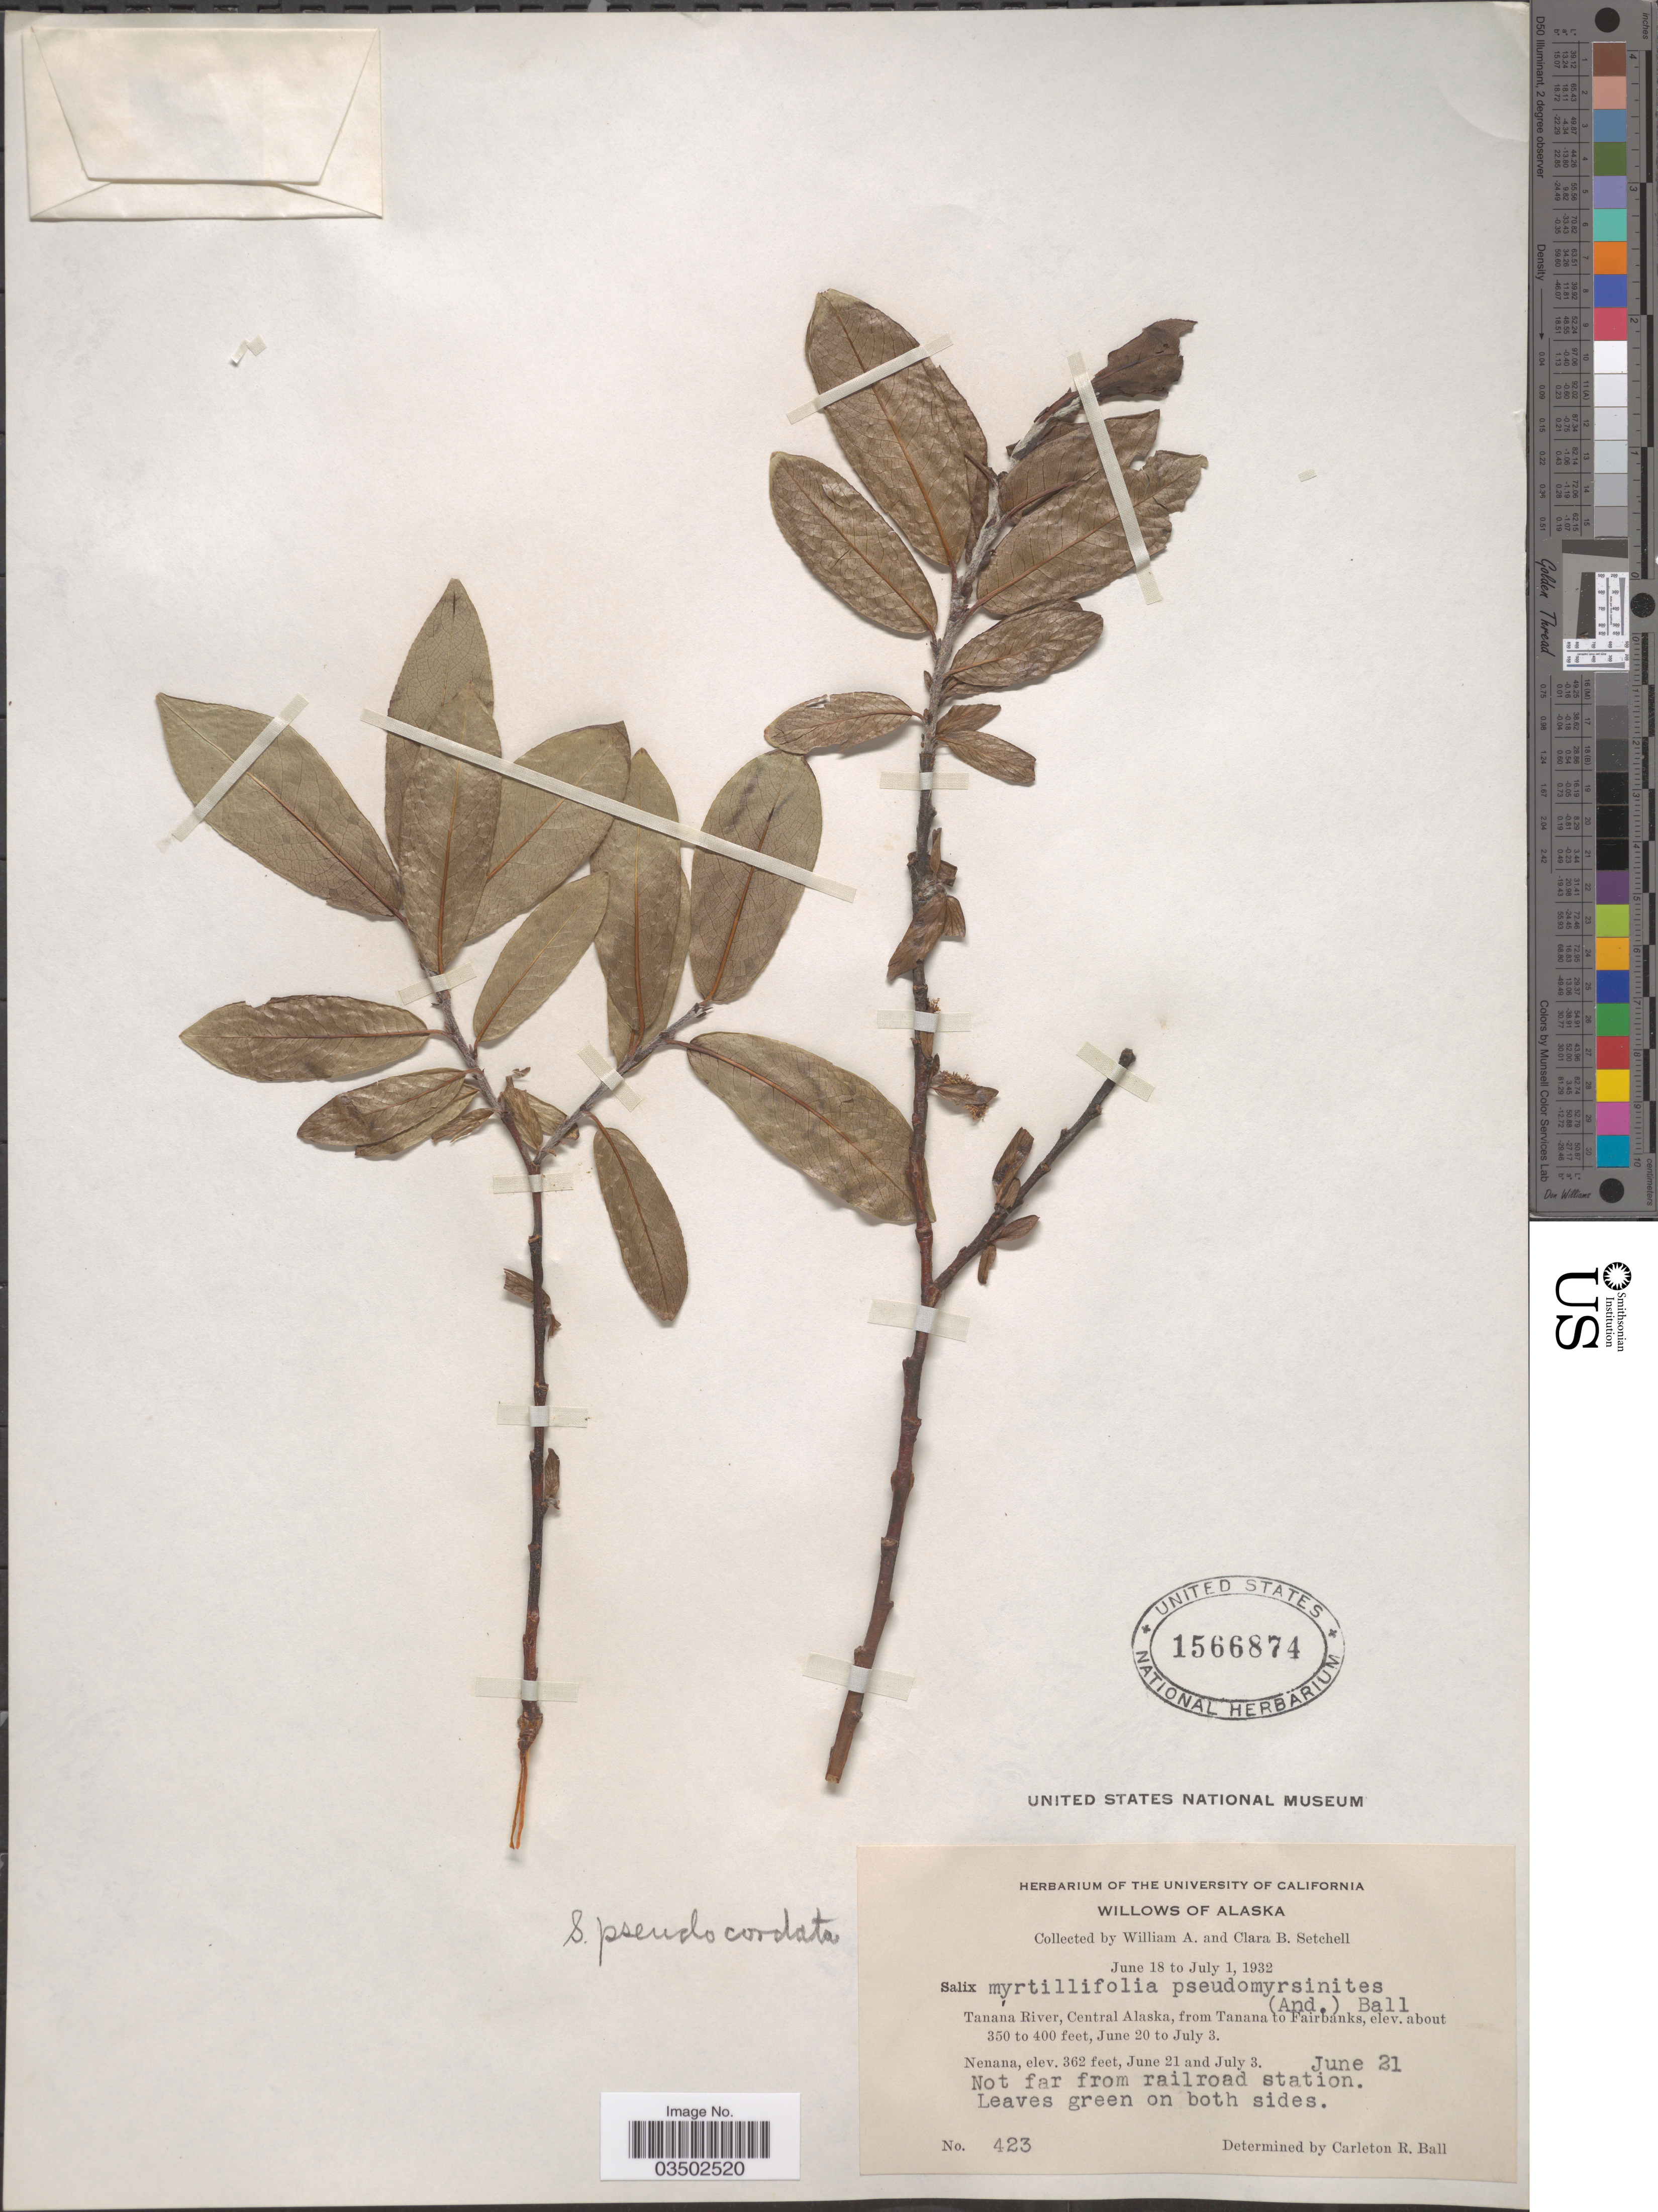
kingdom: Plantae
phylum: Tracheophyta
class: Magnoliopsida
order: Malpighiales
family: Salicaceae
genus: Salix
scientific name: Salix pseudocordata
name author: (Andersson) Andersson ex Rydb.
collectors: W. Setchell & C. B. Setchell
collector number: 423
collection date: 1932-06-21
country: United States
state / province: Alaska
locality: Tanana River, Central Alaska, from Tanana to Fairbanks. Nenana. Not far from railroad station.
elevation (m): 107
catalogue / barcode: US 1566874